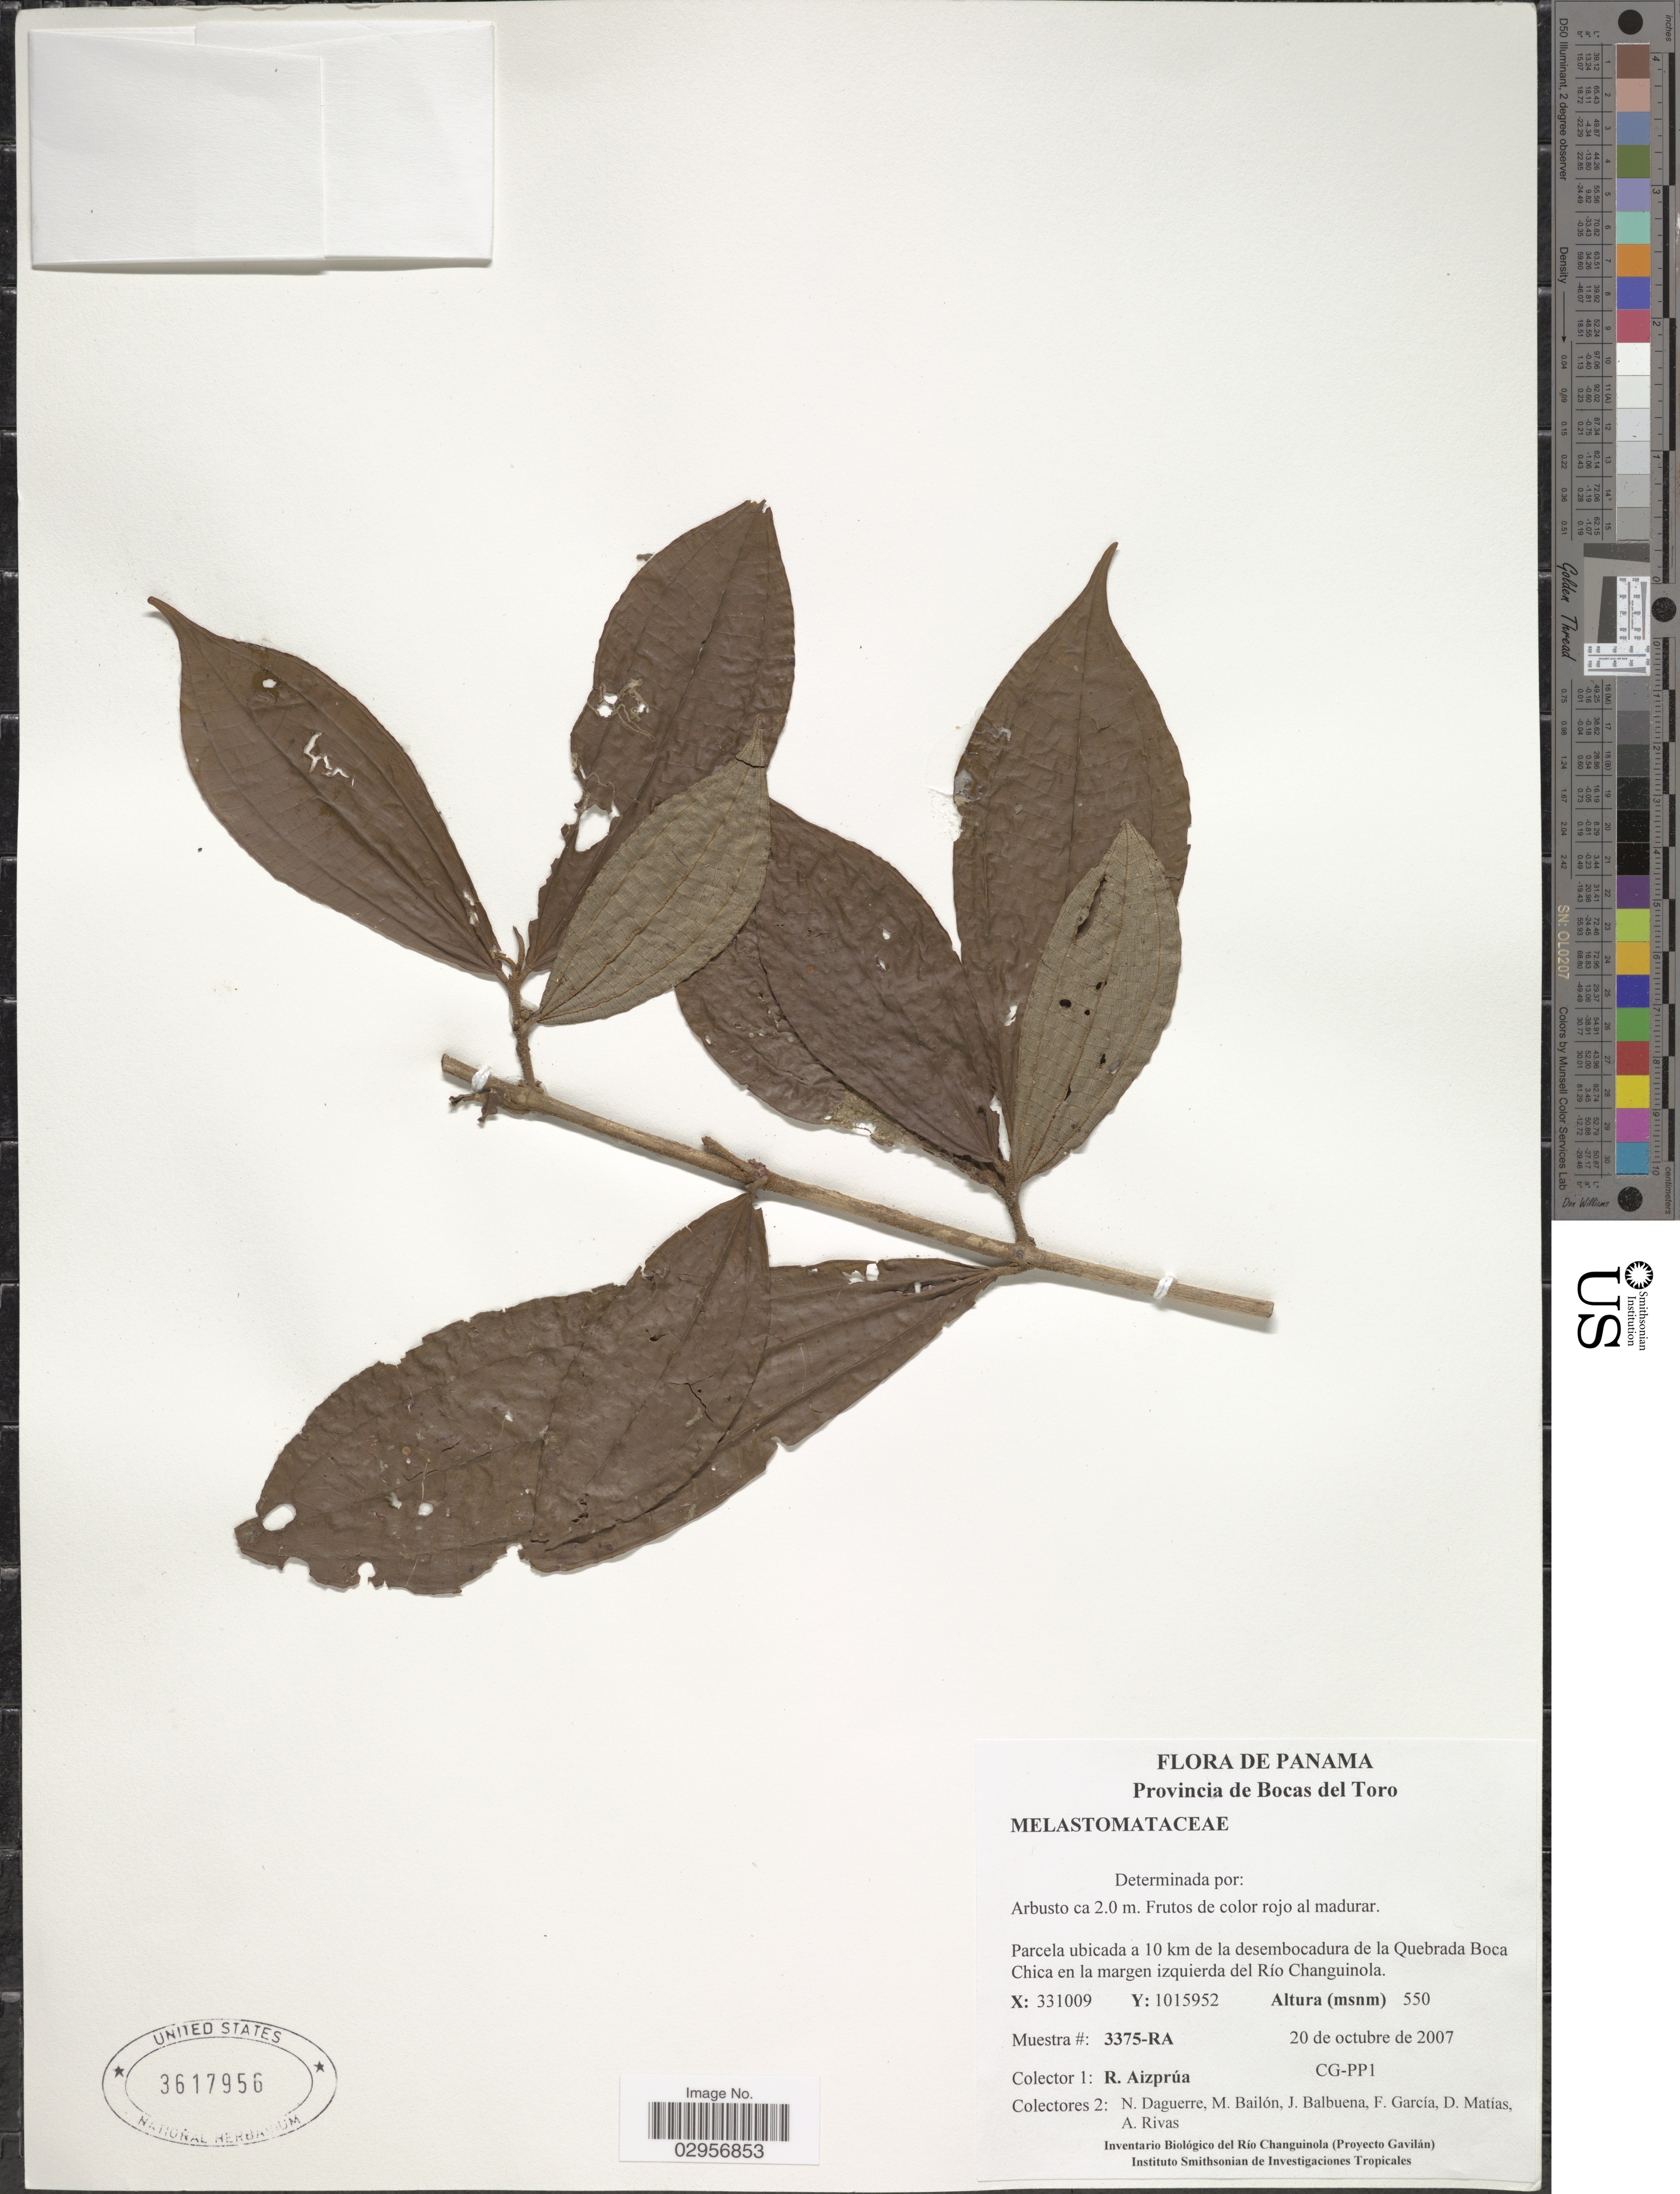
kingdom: Plantae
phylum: Tracheophyta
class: Magnoliopsida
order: Myrtales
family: Melastomataceae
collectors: R. Aizprúa, N. Daguerre, M. Bailón, J. Balbuena & et al.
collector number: CG-PP1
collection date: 2007-10-20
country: Panama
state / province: Bocas del Toro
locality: Parcela ubicada a 10 km de la desembocadura de la Quebrada Boca Chica en la margen izquierda del Río Changuinola.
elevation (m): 550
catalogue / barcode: US 3617956